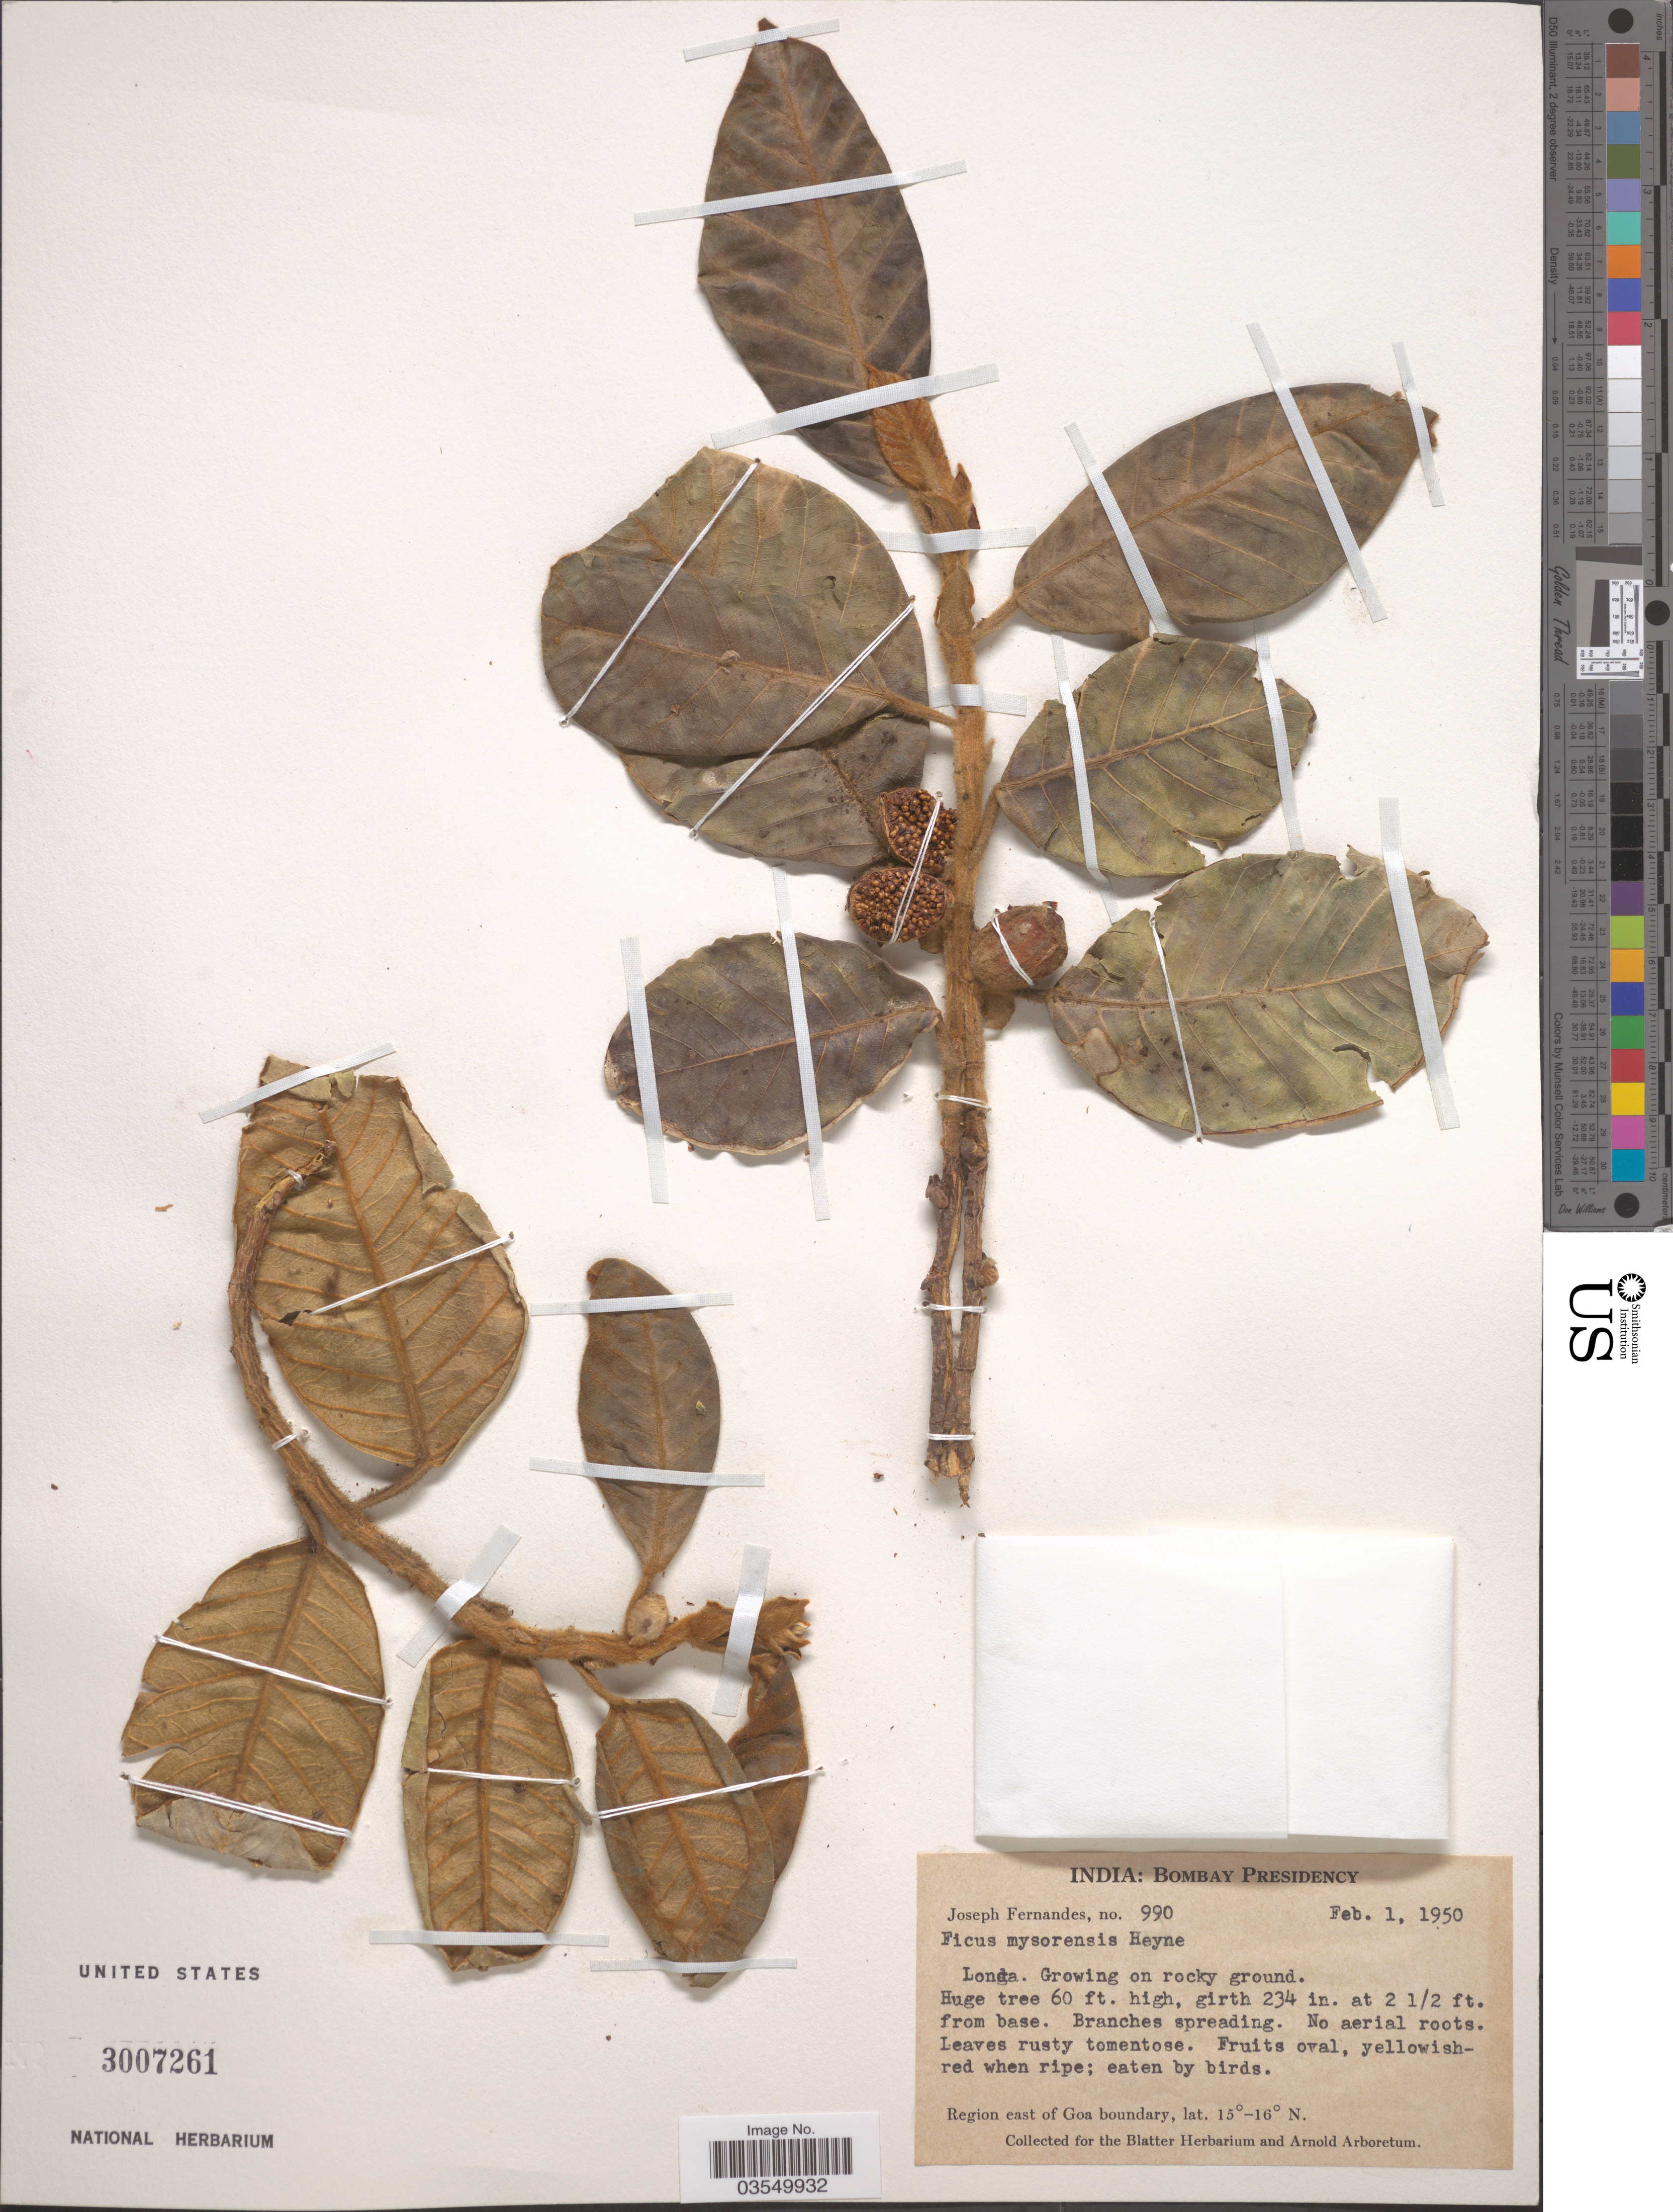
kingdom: Plantae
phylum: Tracheophyta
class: Magnoliopsida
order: Rosales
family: Moraceae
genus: Ficus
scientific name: Ficus drupacea var. pubescens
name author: (Roth) Corner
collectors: J. Fernandes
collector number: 990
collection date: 1950-02-01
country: India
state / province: Goa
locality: Bombay Presidency.? Region east of Goa boundary.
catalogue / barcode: US 3007261